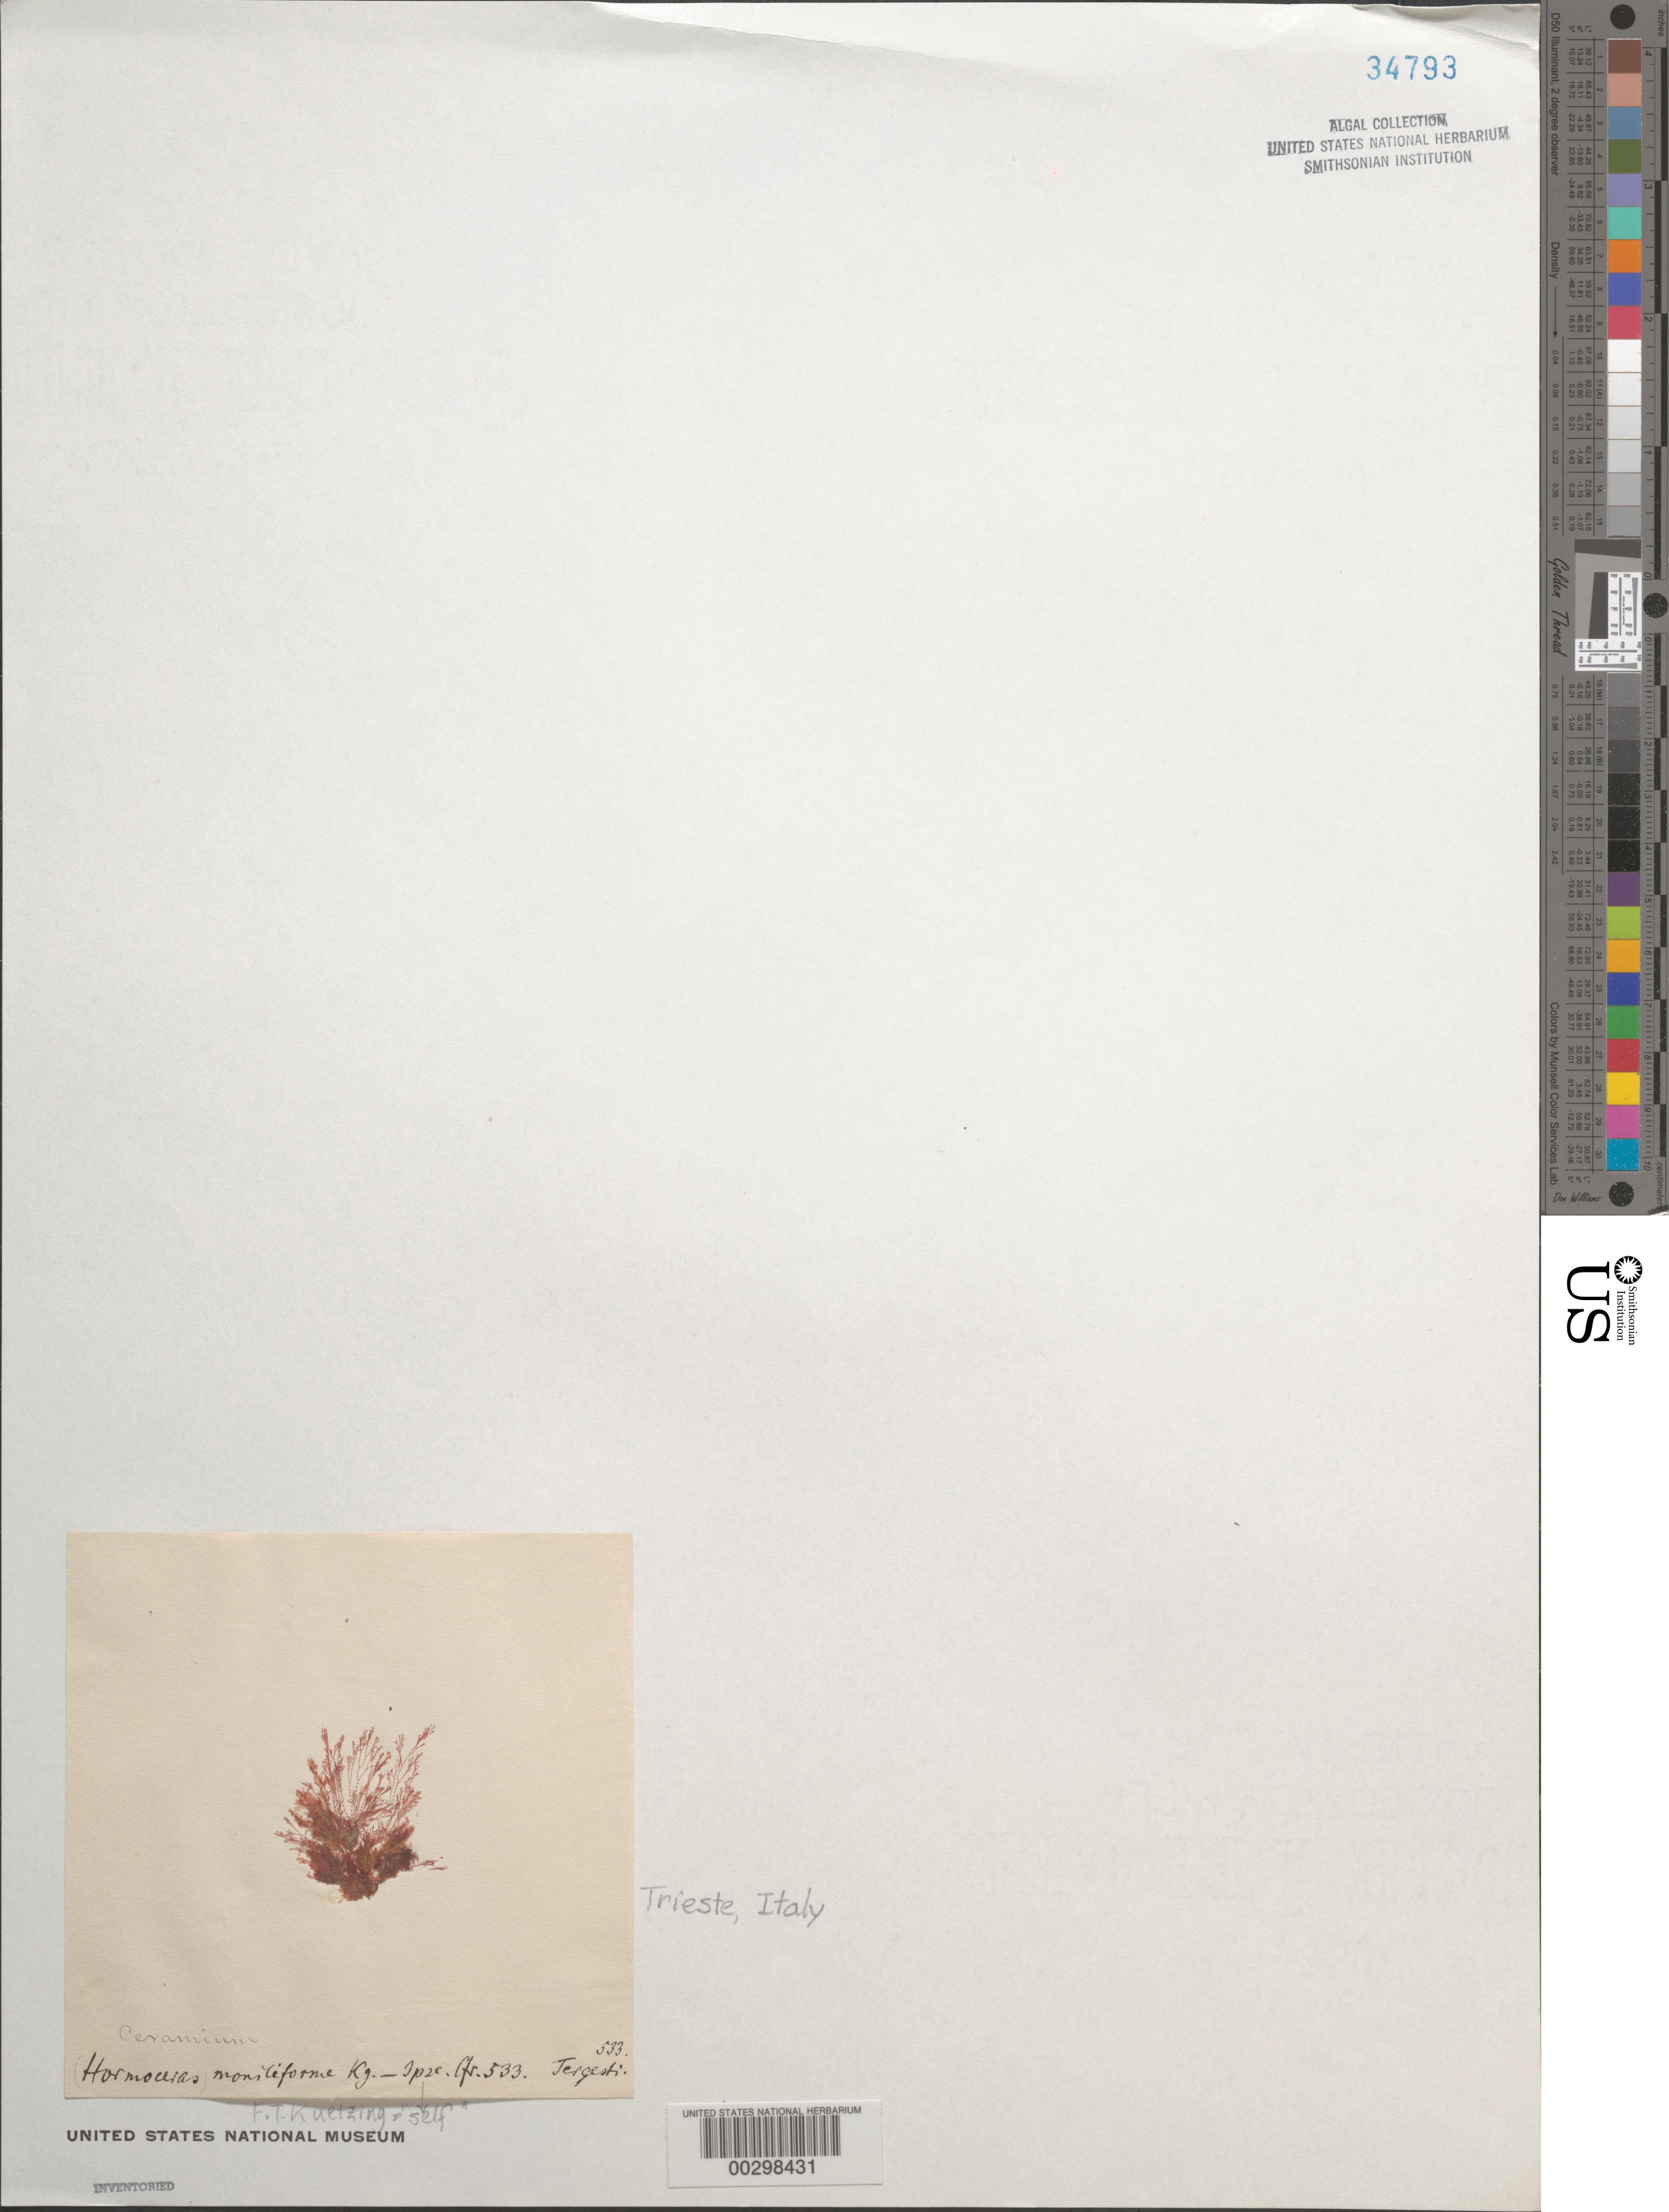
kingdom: Plantae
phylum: Rhodophyta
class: Florideophyceae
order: Ceramiales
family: Ceramiaceae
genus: Ceramium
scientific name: Ceramium moniliforme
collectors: F. T. Kützing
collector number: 533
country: Italy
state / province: Friuli-Venezia Giulia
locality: Trieste (Tergesti)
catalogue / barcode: US 34793